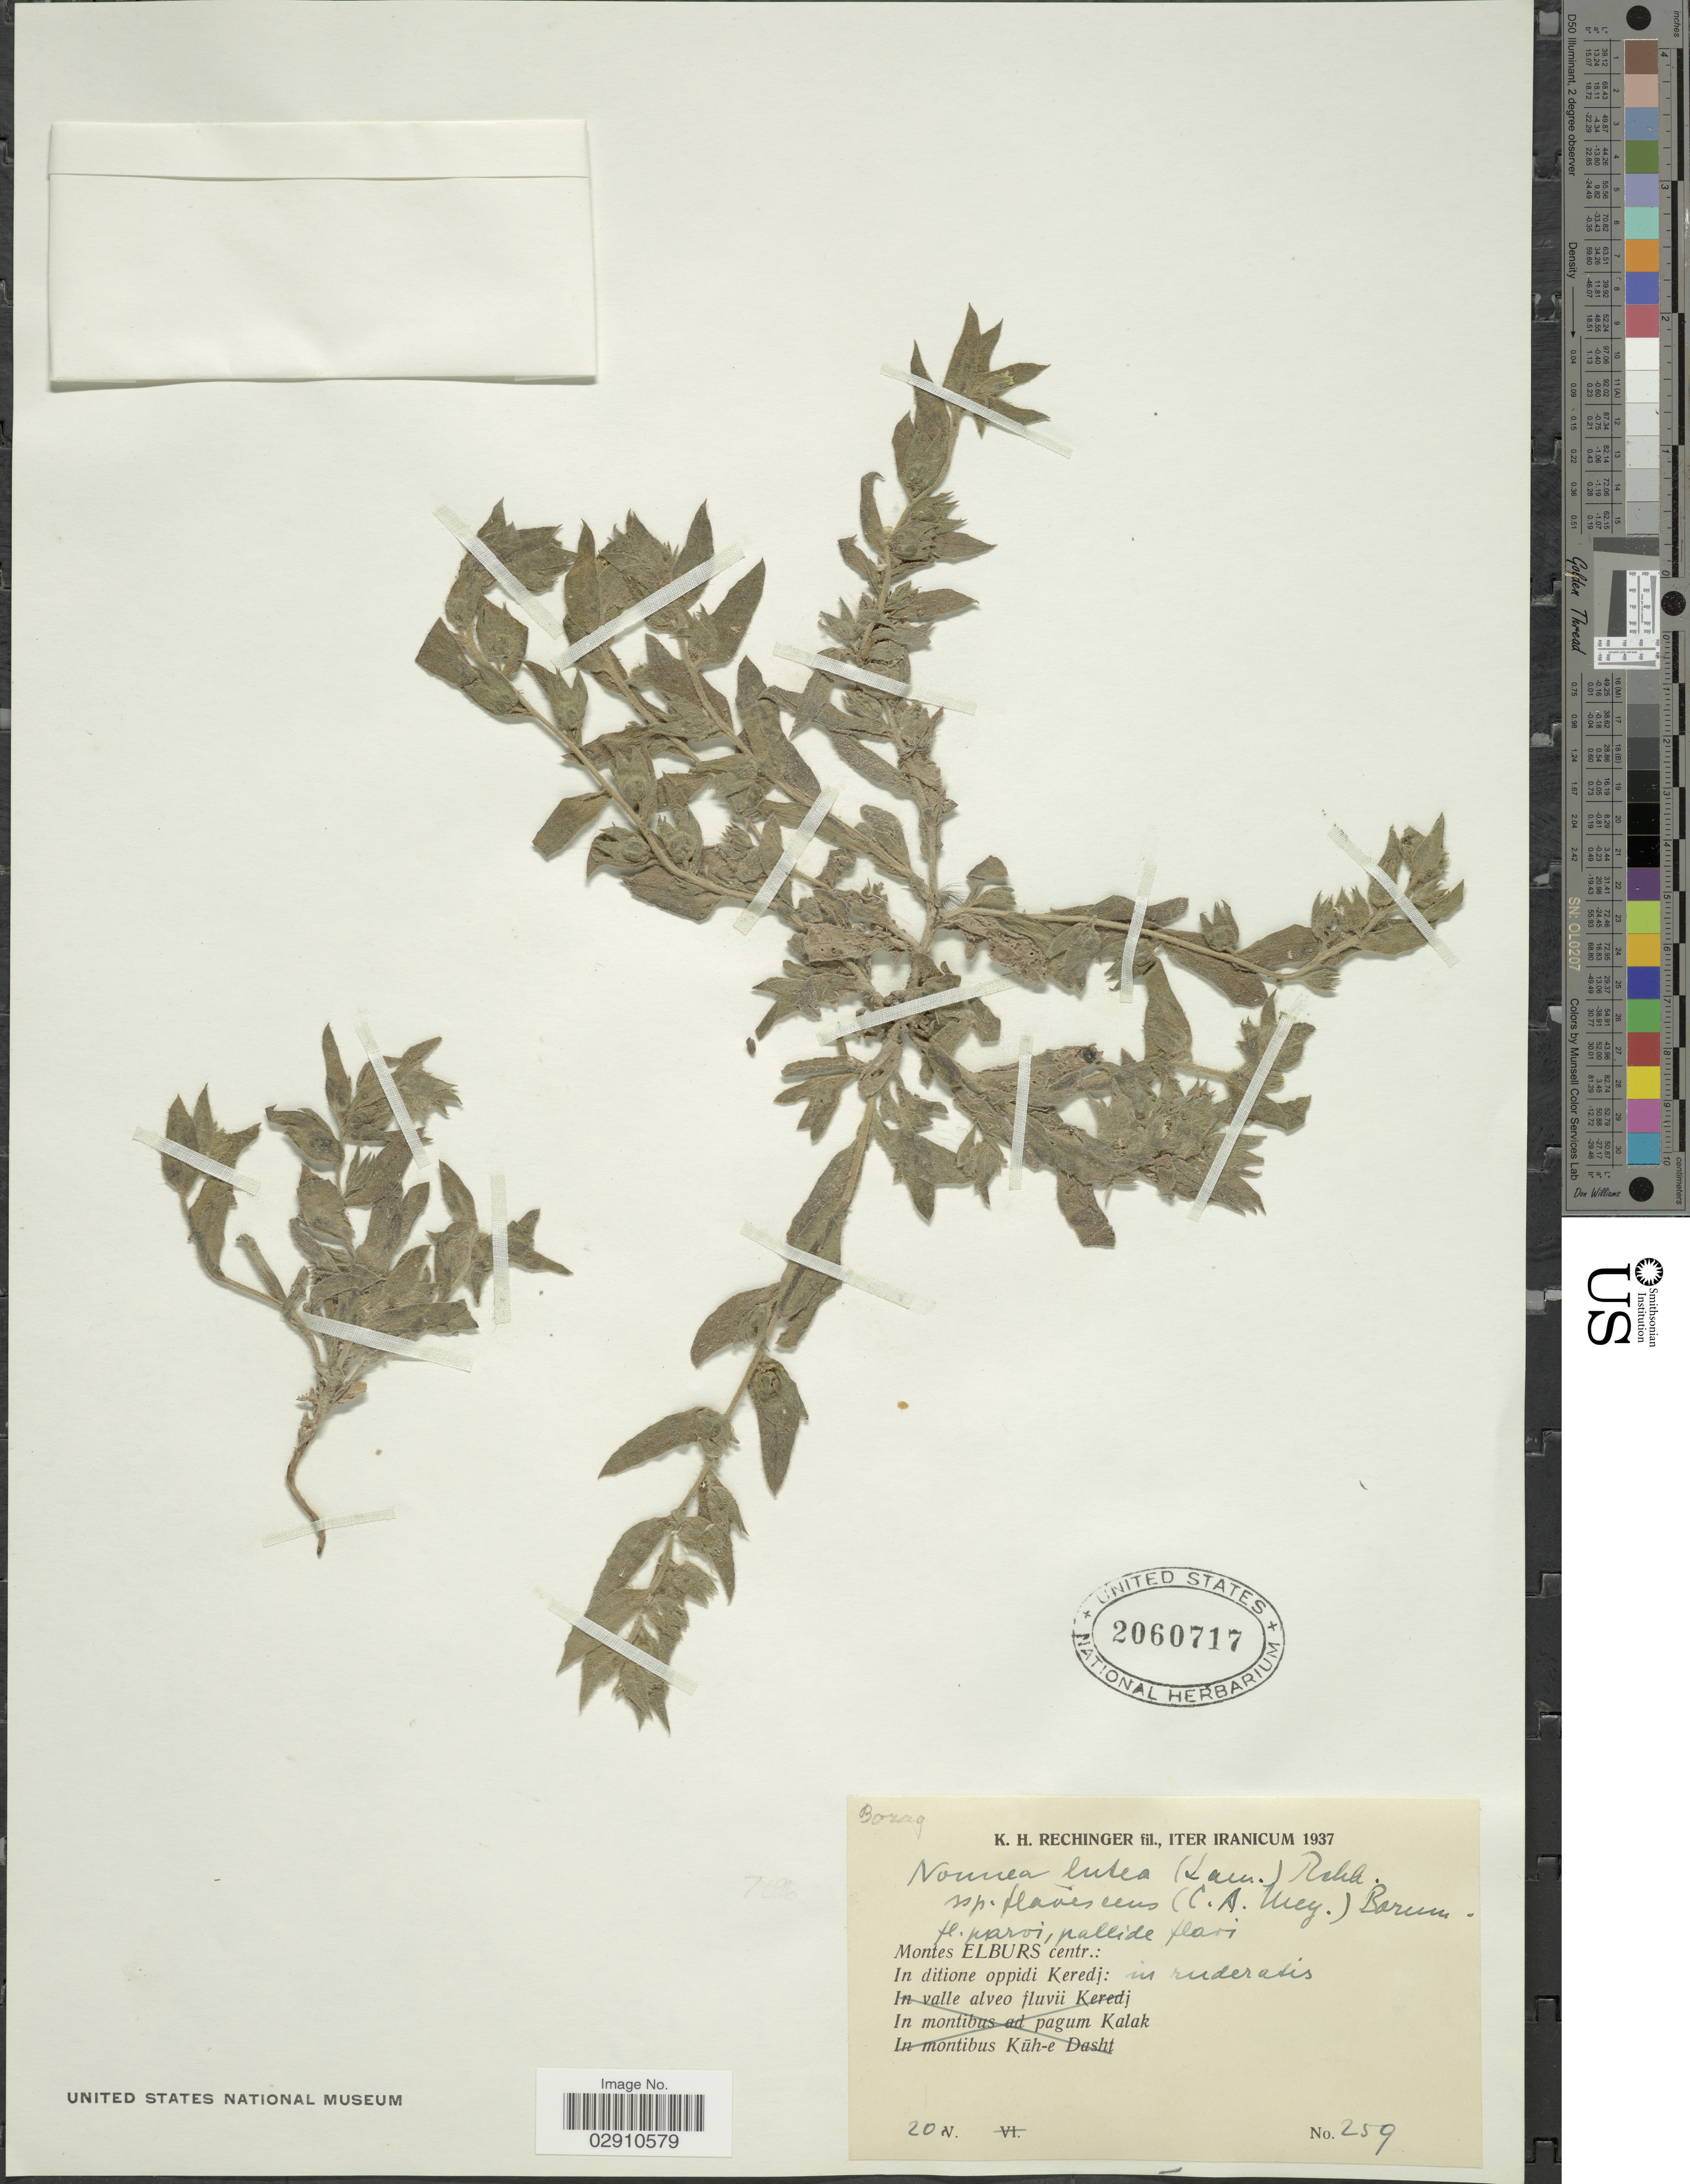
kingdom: Plantae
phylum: Tracheophyta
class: Magnoliopsida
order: Boraginales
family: Boraginaceae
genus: Nonea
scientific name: Nonea lutea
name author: (Desr.) DC.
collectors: K. H. Rechinger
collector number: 259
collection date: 1937-04-20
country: Iran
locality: Montes Elburs centr.: In ditione oppidi Keredj: in ruderatis.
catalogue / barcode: US 2060717